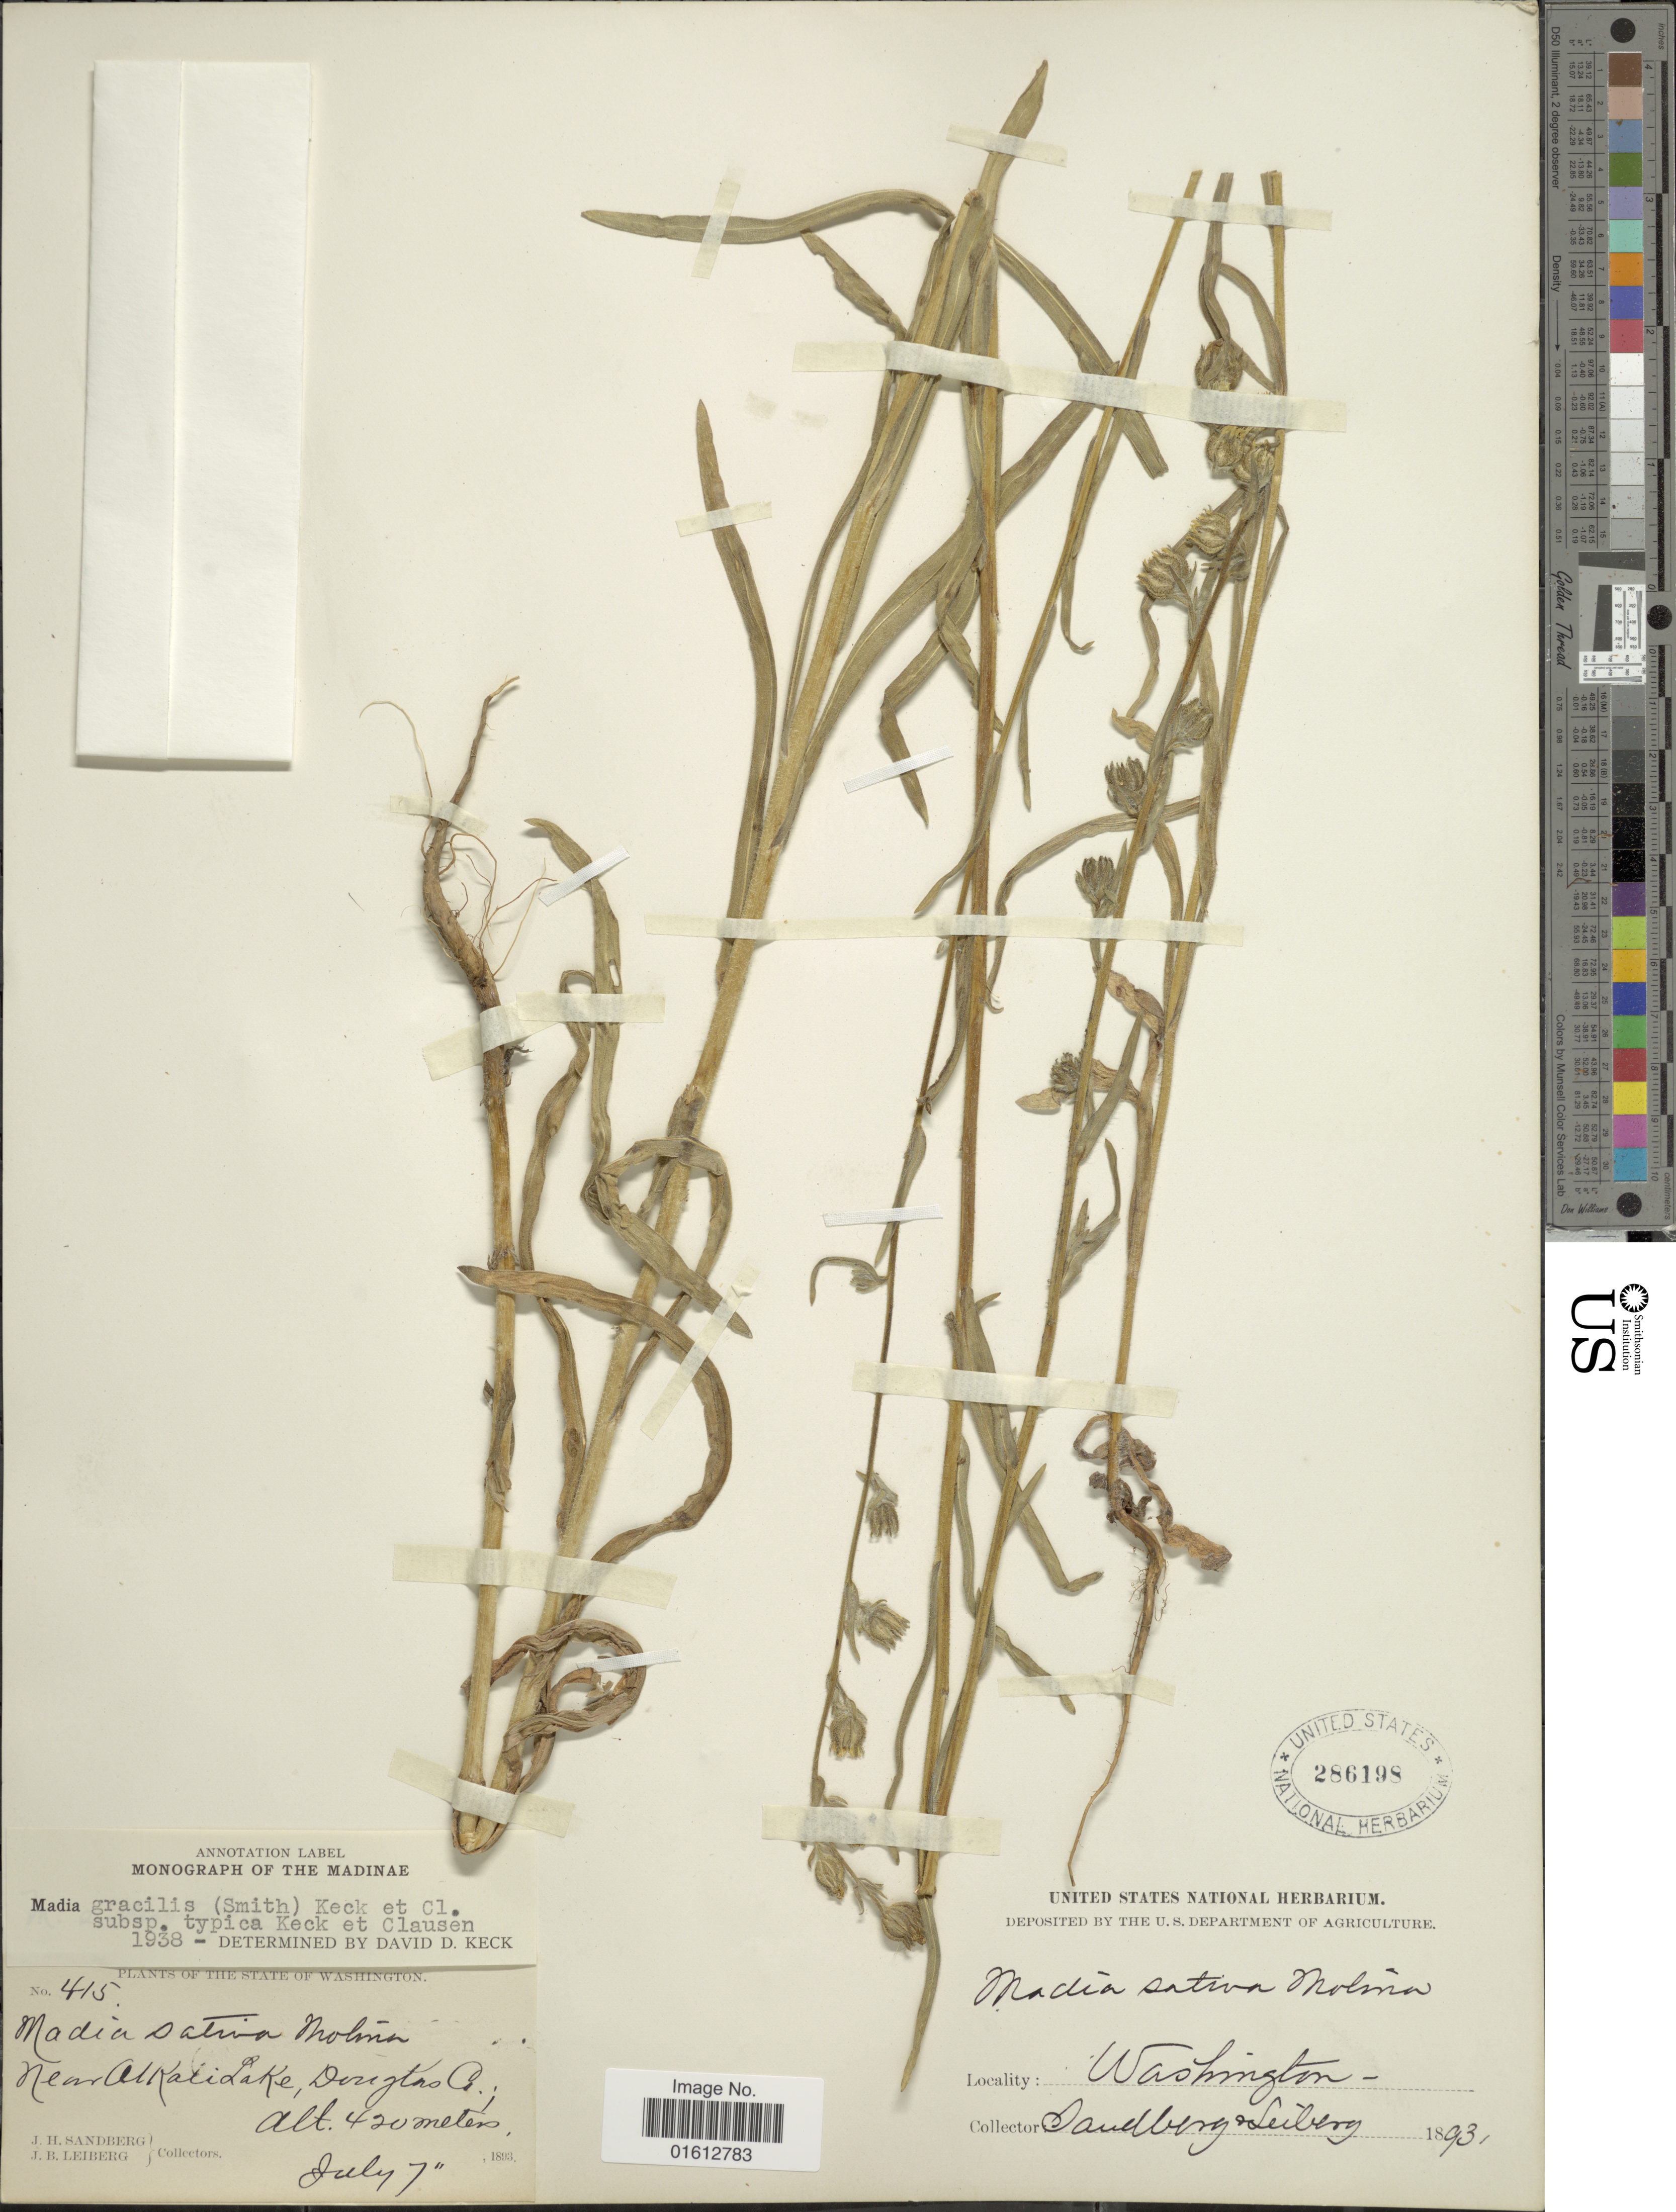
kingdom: Plantae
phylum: Tracheophyta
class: Magnoliopsida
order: Asterales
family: Asteraceae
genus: Madia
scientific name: Madia gracilis subsp. gracilis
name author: (Sm.) D.D. Keck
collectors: J. H. Sandberg & J. B. Leiberg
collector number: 415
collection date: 1893-07-07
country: United States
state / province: Washington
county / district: Douglas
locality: Washington, near Alkatilake, Douglas G.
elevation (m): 420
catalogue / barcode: US 286198